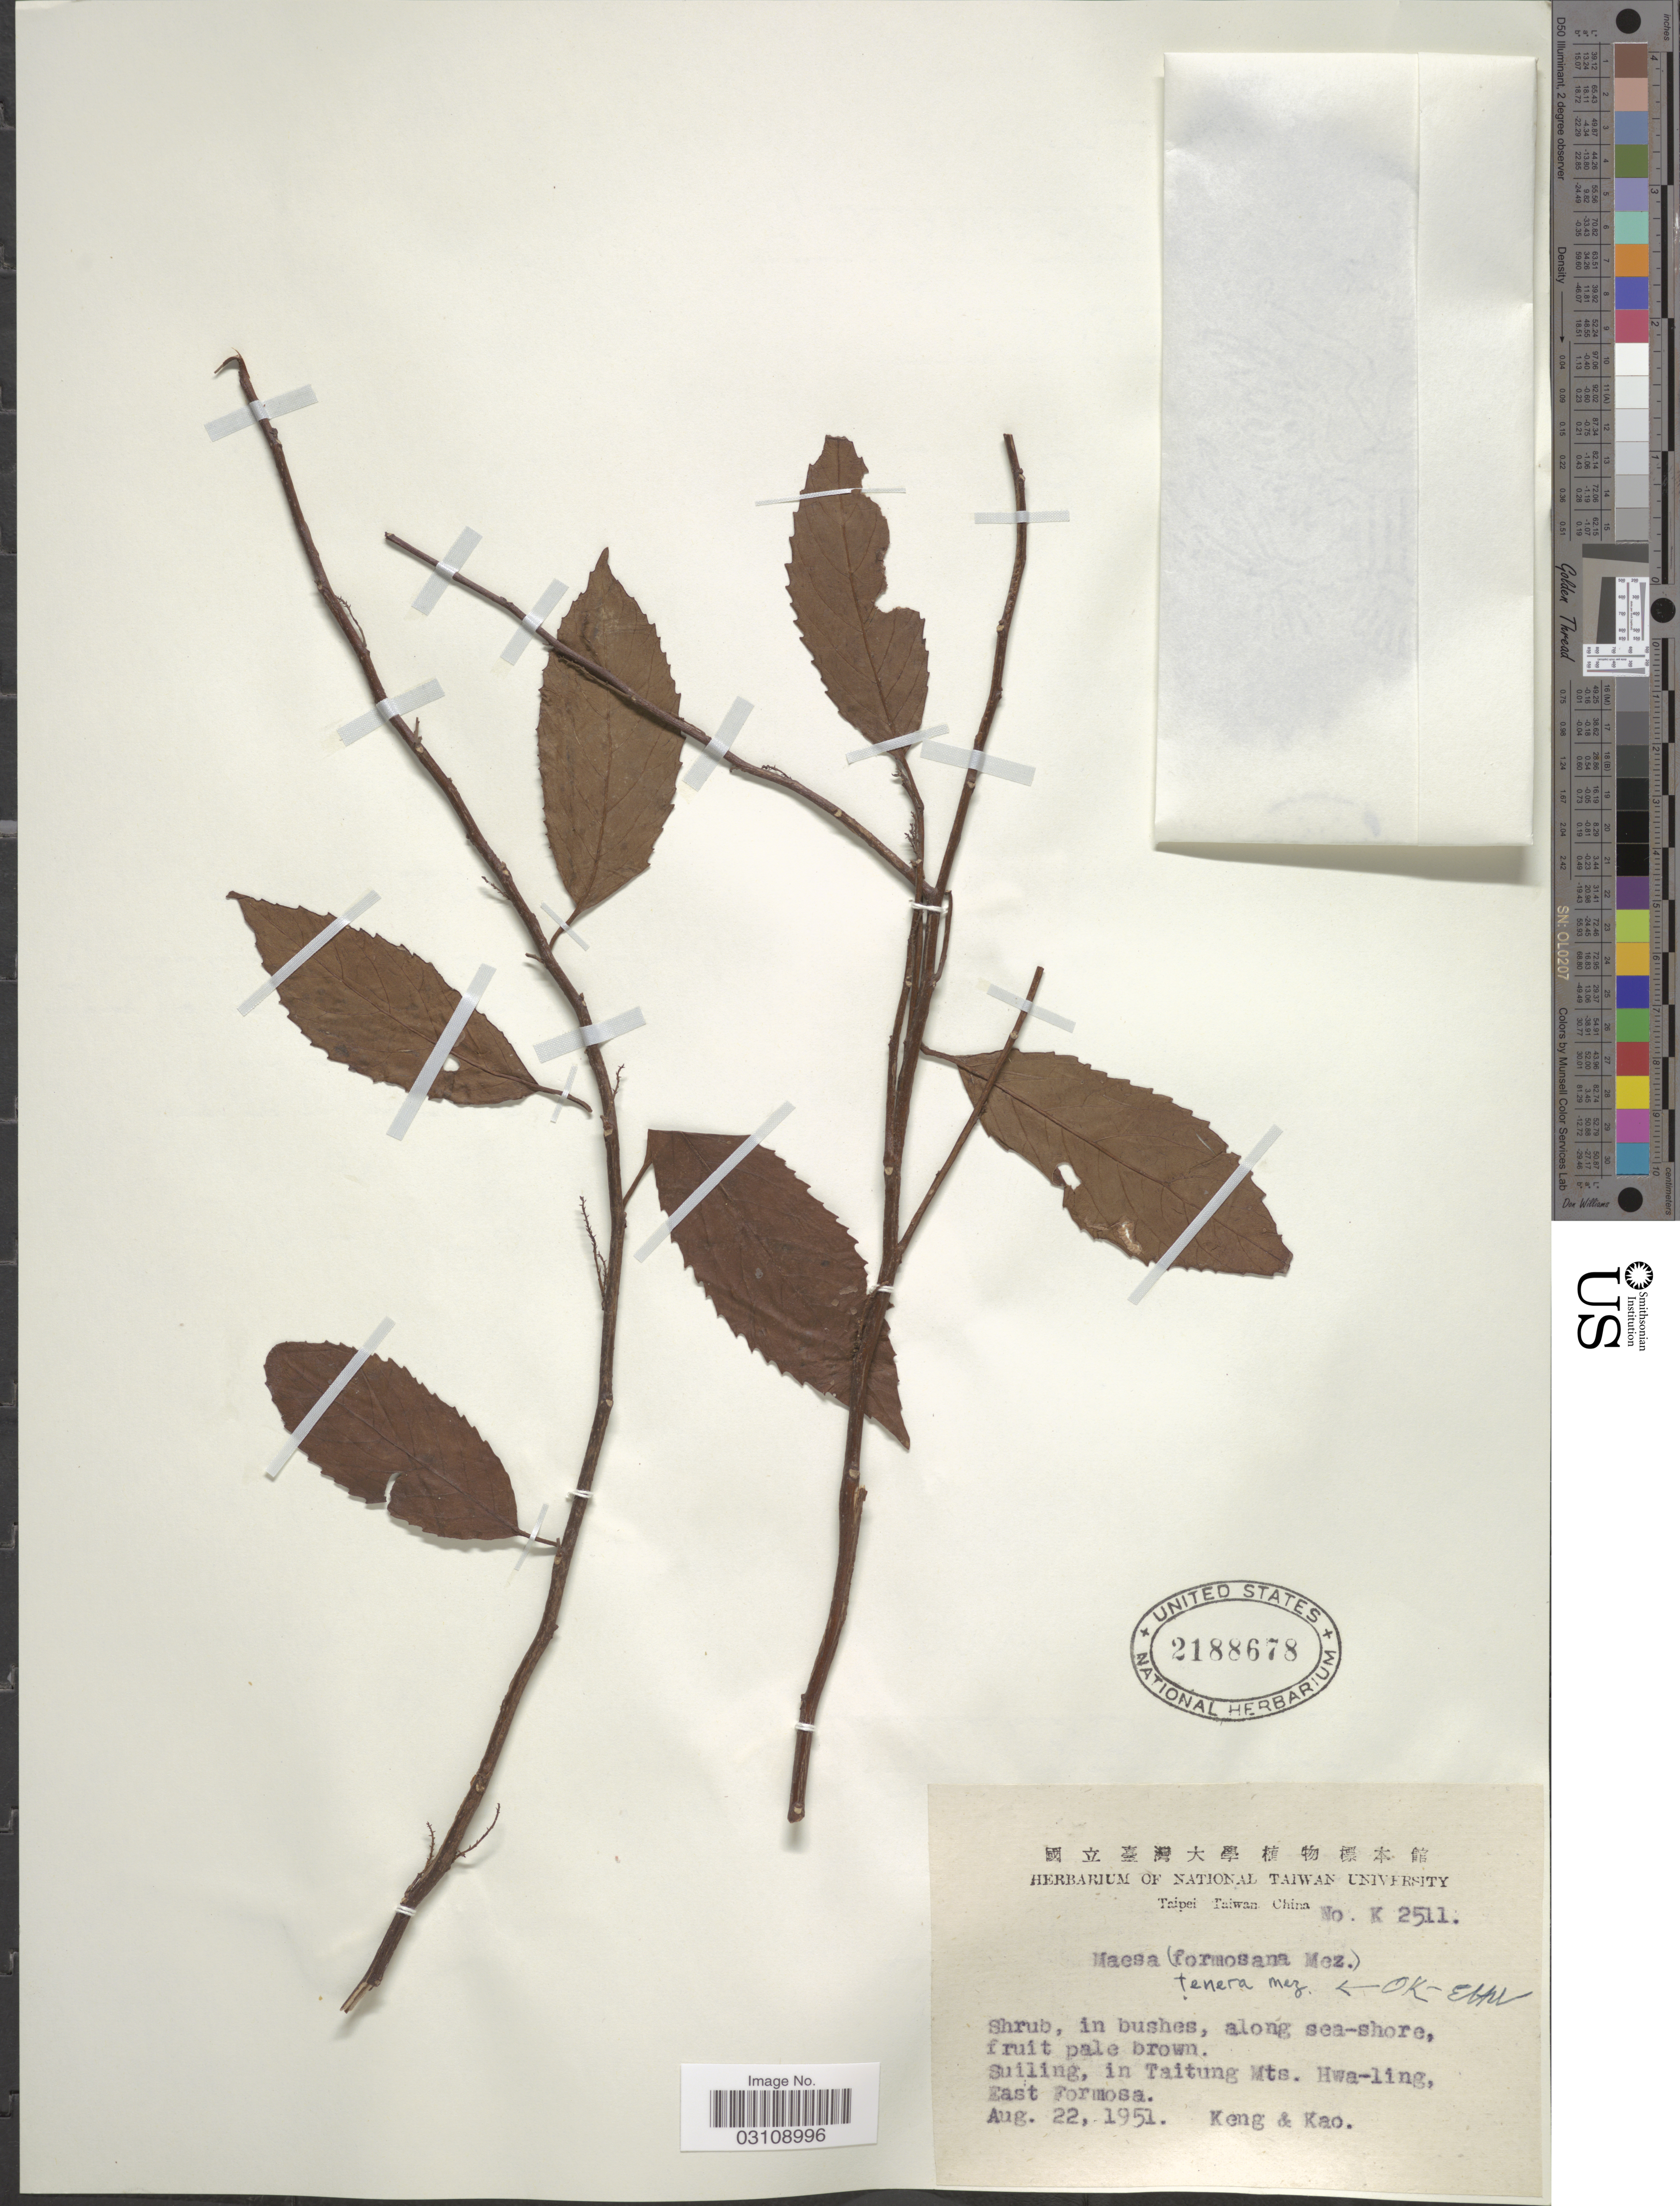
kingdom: Plantae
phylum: Tracheophyta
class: Magnoliopsida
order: Ericales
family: Primulaceae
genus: Maesa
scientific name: Maesa tenera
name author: Mez in Engl.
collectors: -- Keng & Kao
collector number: K2511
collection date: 1951-08-22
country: Taiwan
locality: Suiling, in Taitung Mts. Hwa-ling, East Formosa.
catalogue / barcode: US 2188678